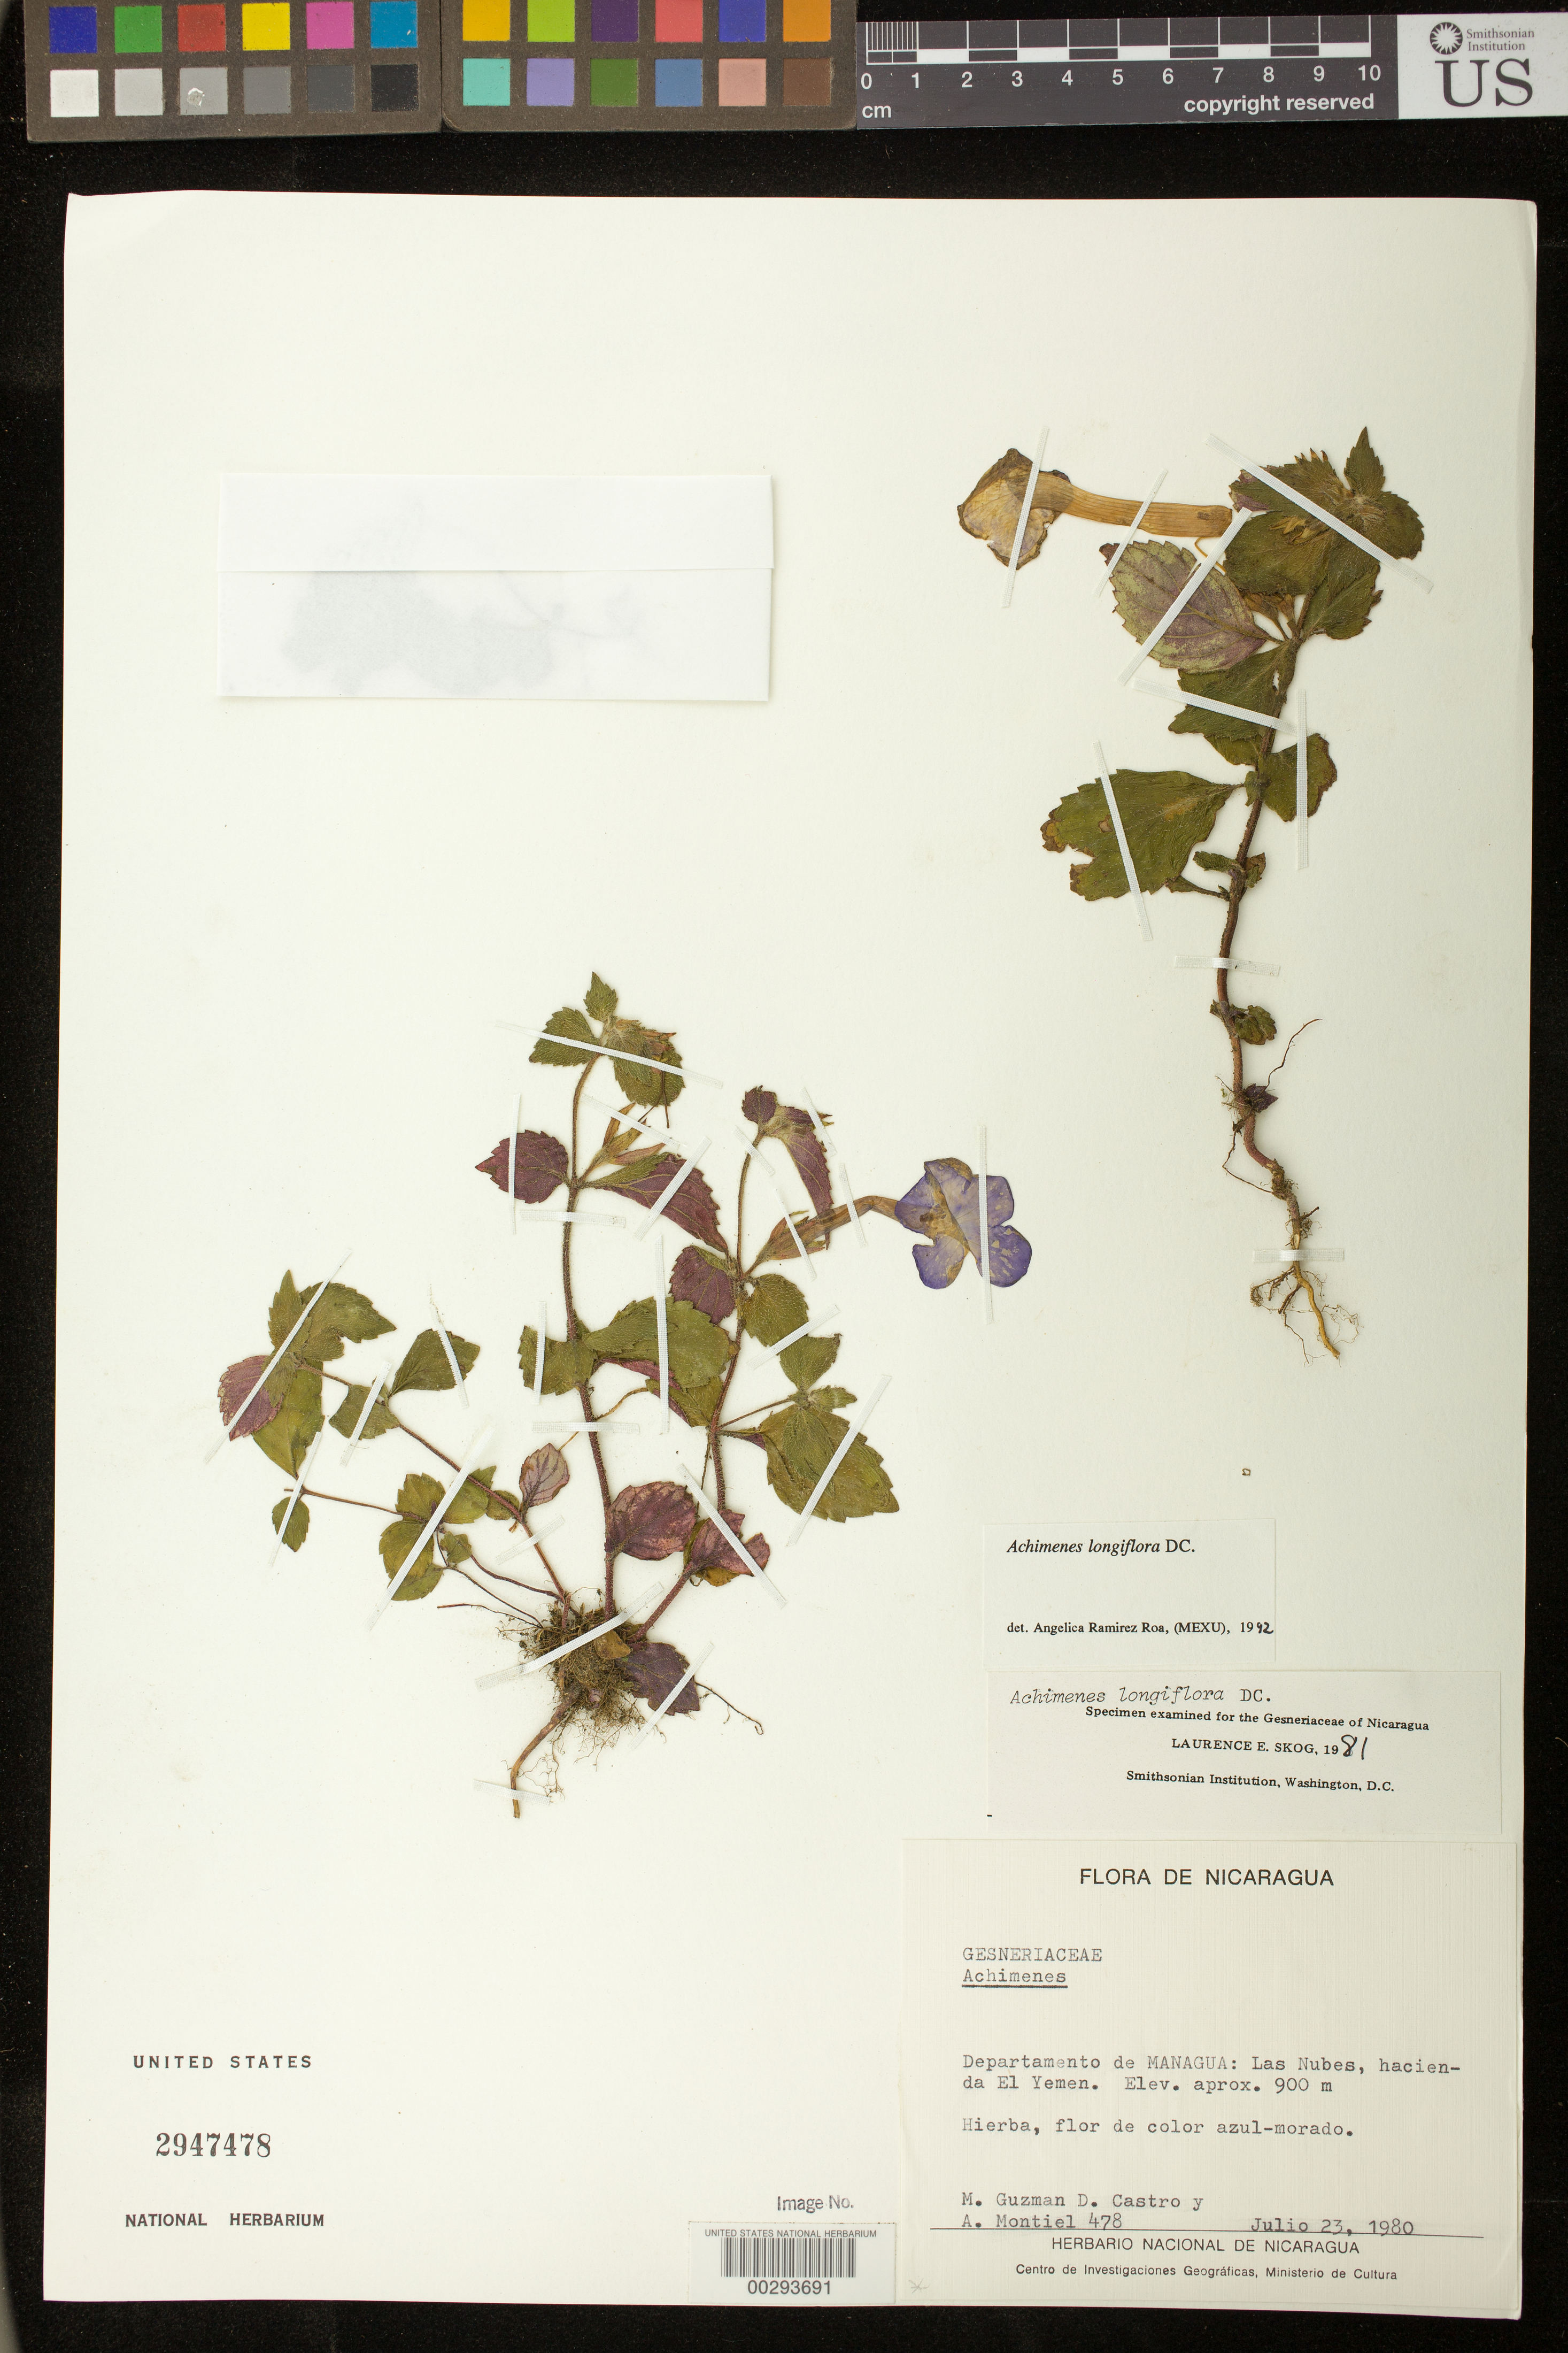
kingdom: Plantae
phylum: Tracheophyta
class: Magnoliopsida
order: Lamiales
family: Gesneriaceae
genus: Achimenes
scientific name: Achimenes longiflora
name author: DC.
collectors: M. Guzmán, D. Castro & A. Montiel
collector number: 478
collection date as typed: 23 Jul 1980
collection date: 1980-07-23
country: Nicaragua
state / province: Managua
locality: Las Nubes, Hacienda El Yemen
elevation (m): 900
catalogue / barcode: US 2947478